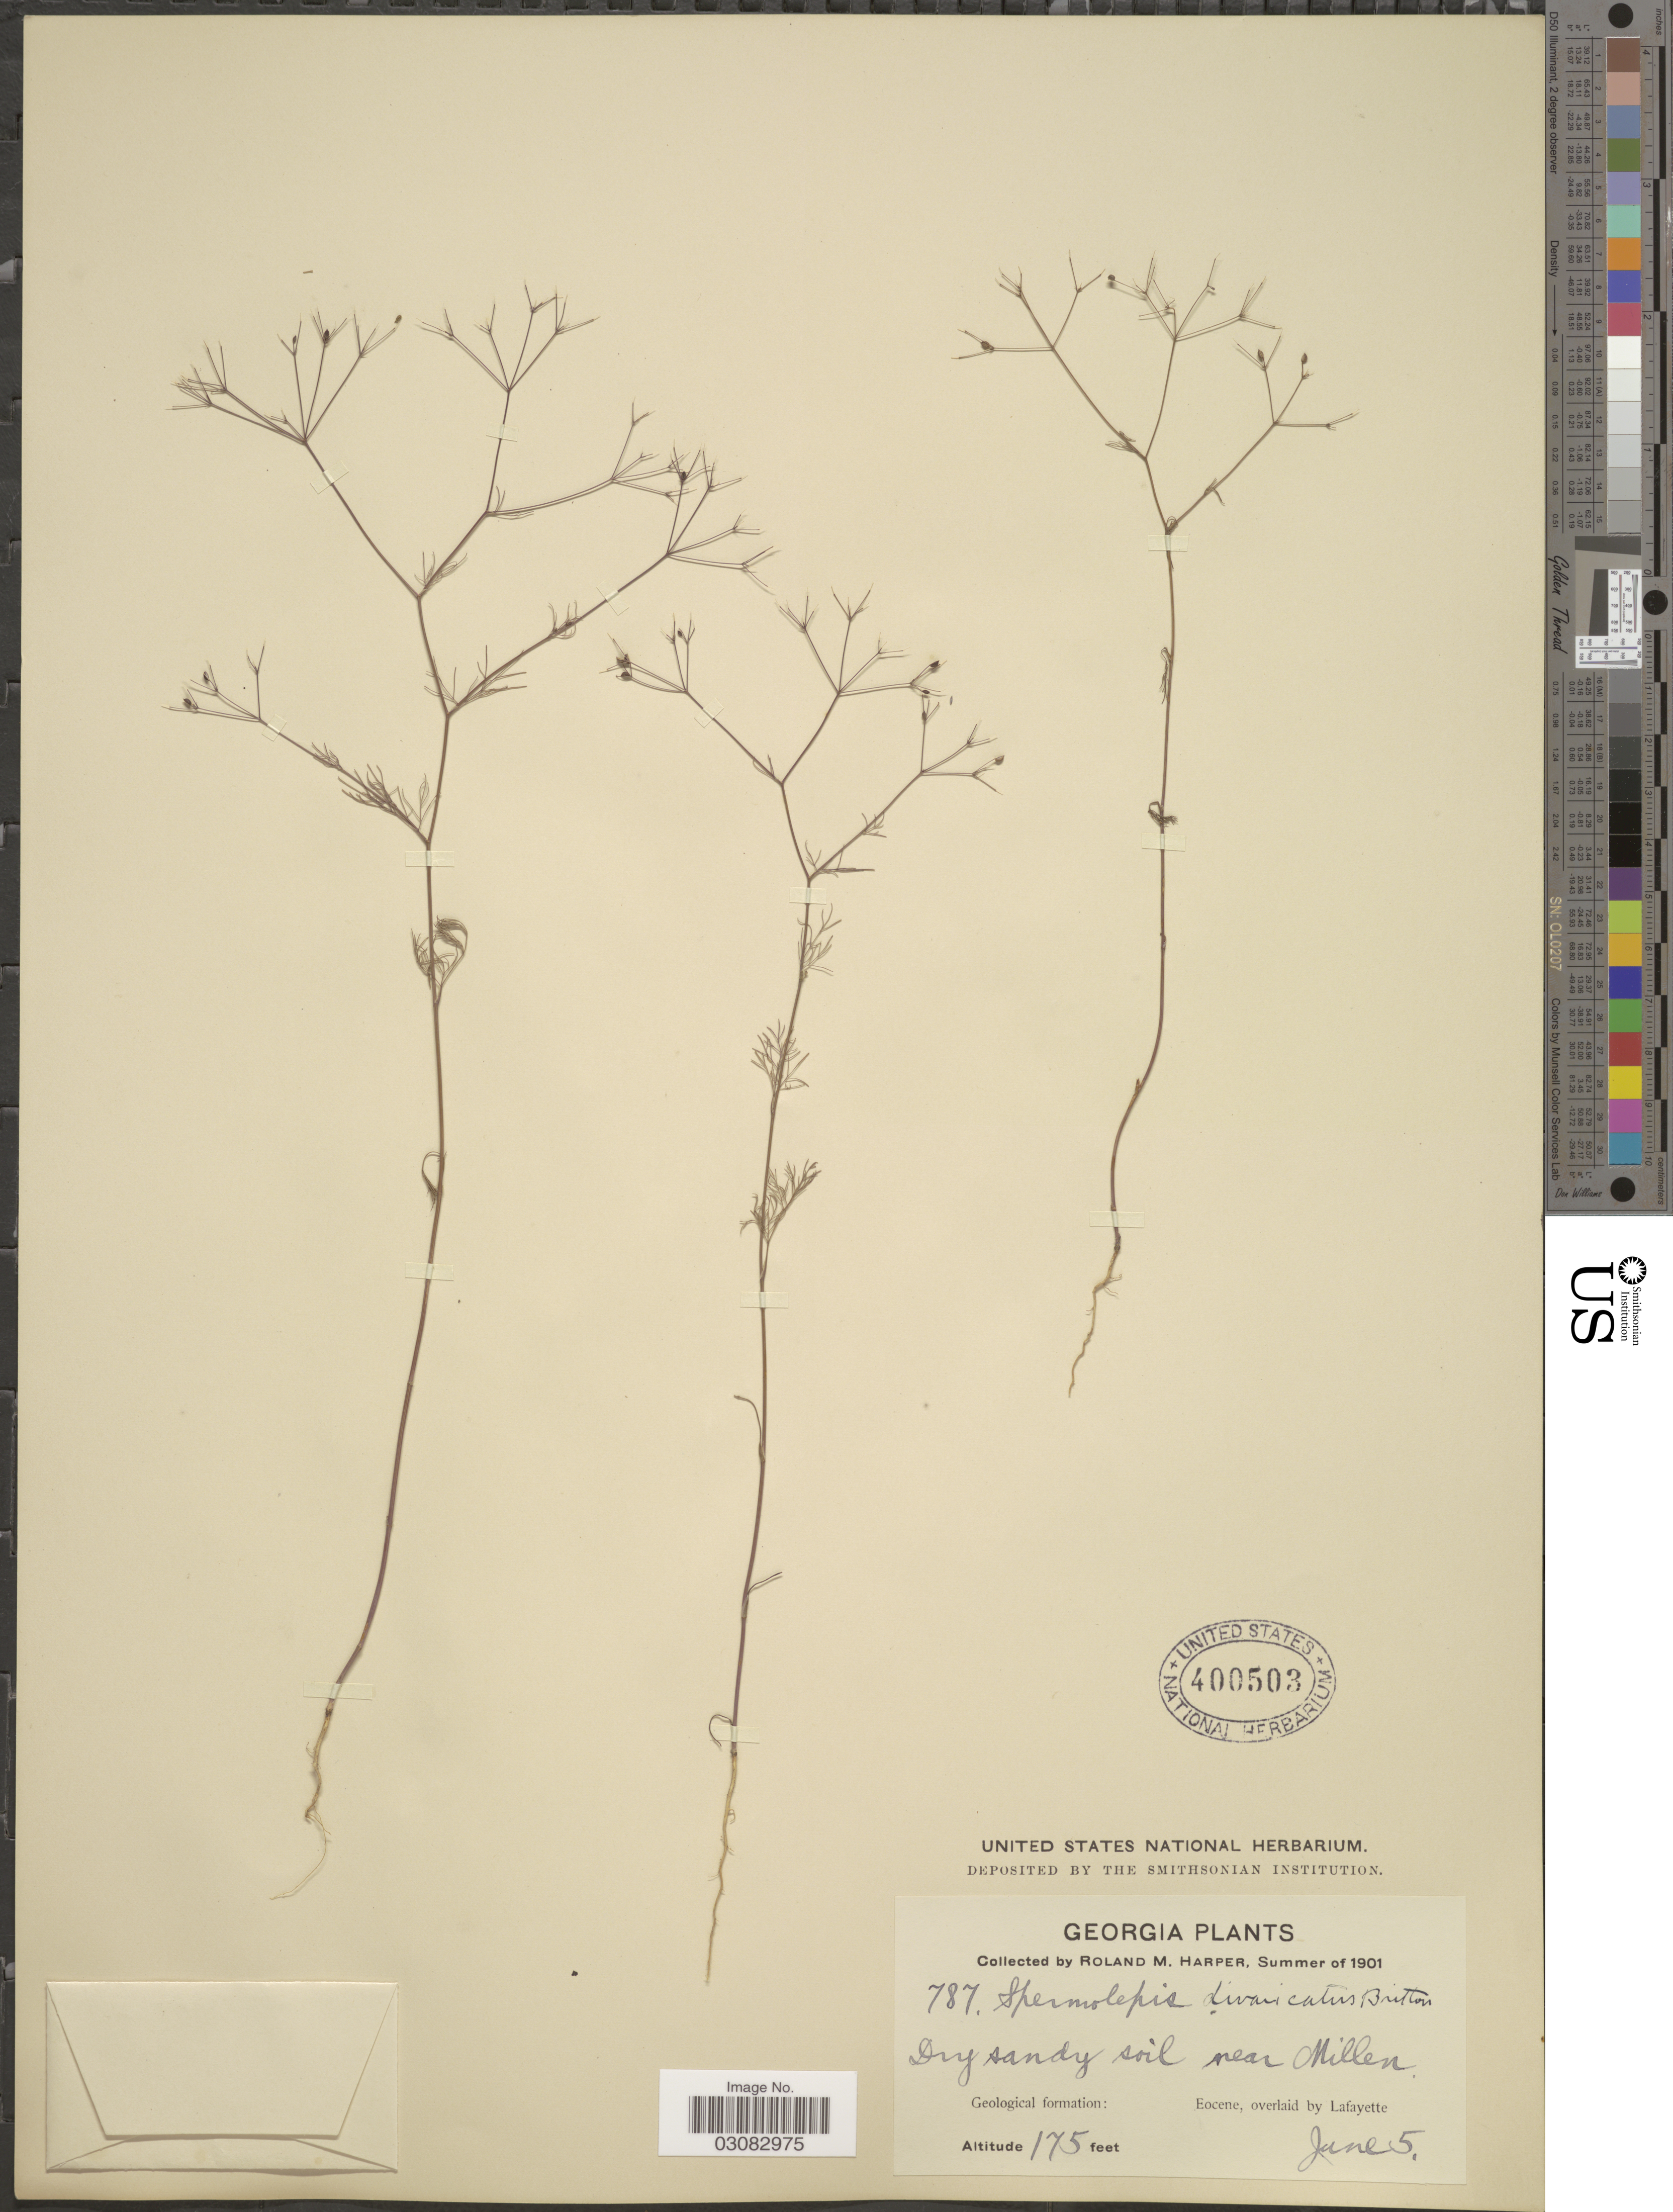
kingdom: Plantae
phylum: Tracheophyta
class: Magnoliopsida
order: Apiales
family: Apiaceae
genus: Spermolepis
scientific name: Spermolepis divaricata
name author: (Walter) Raf.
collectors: R. M. Harper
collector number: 787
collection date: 1901-06-05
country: United States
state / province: Georgia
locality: Near Millen, Geological formation: Eocene, overlaid by Lafayette.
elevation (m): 53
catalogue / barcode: US 400503